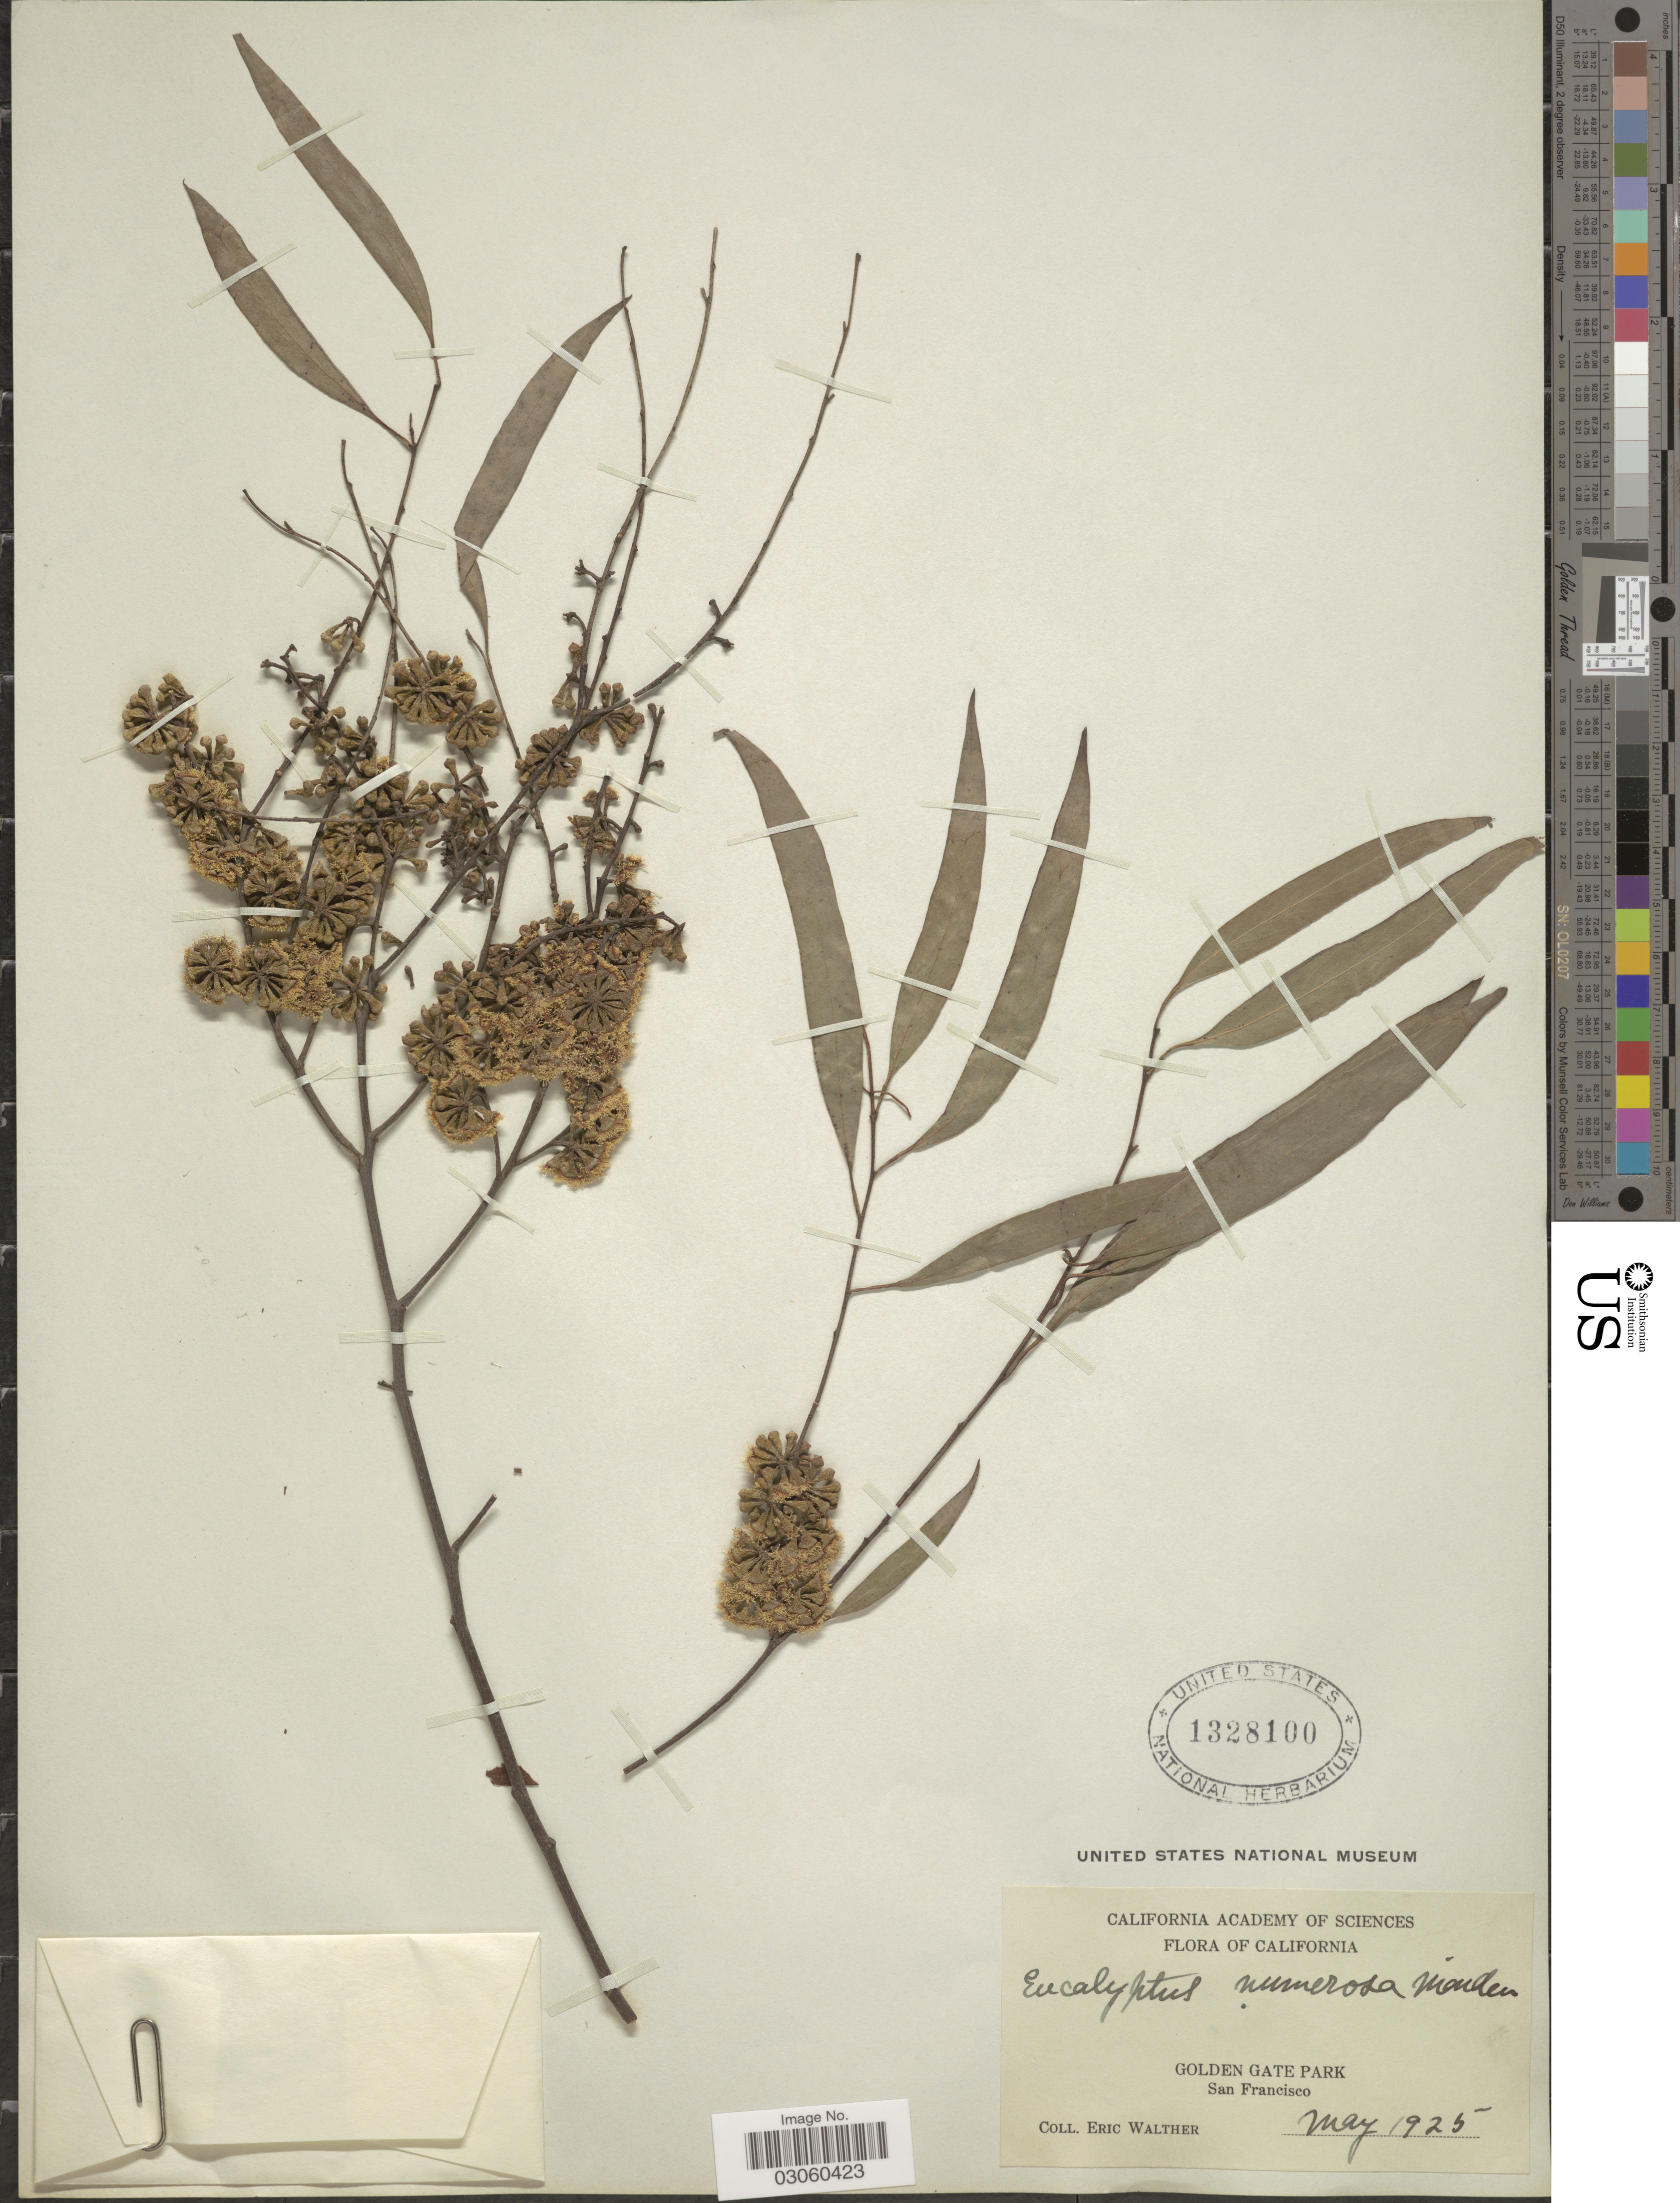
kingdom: Plantae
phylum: Tracheophyta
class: Magnoliopsida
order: Myrtales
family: Myrtaceae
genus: Eucalyptus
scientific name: Eucalyptus numerosa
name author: Maiden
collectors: E. Walther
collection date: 1925-05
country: United States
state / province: California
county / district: San Francisco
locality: Golden Gate Park. San Francisco.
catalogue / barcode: US 1328100